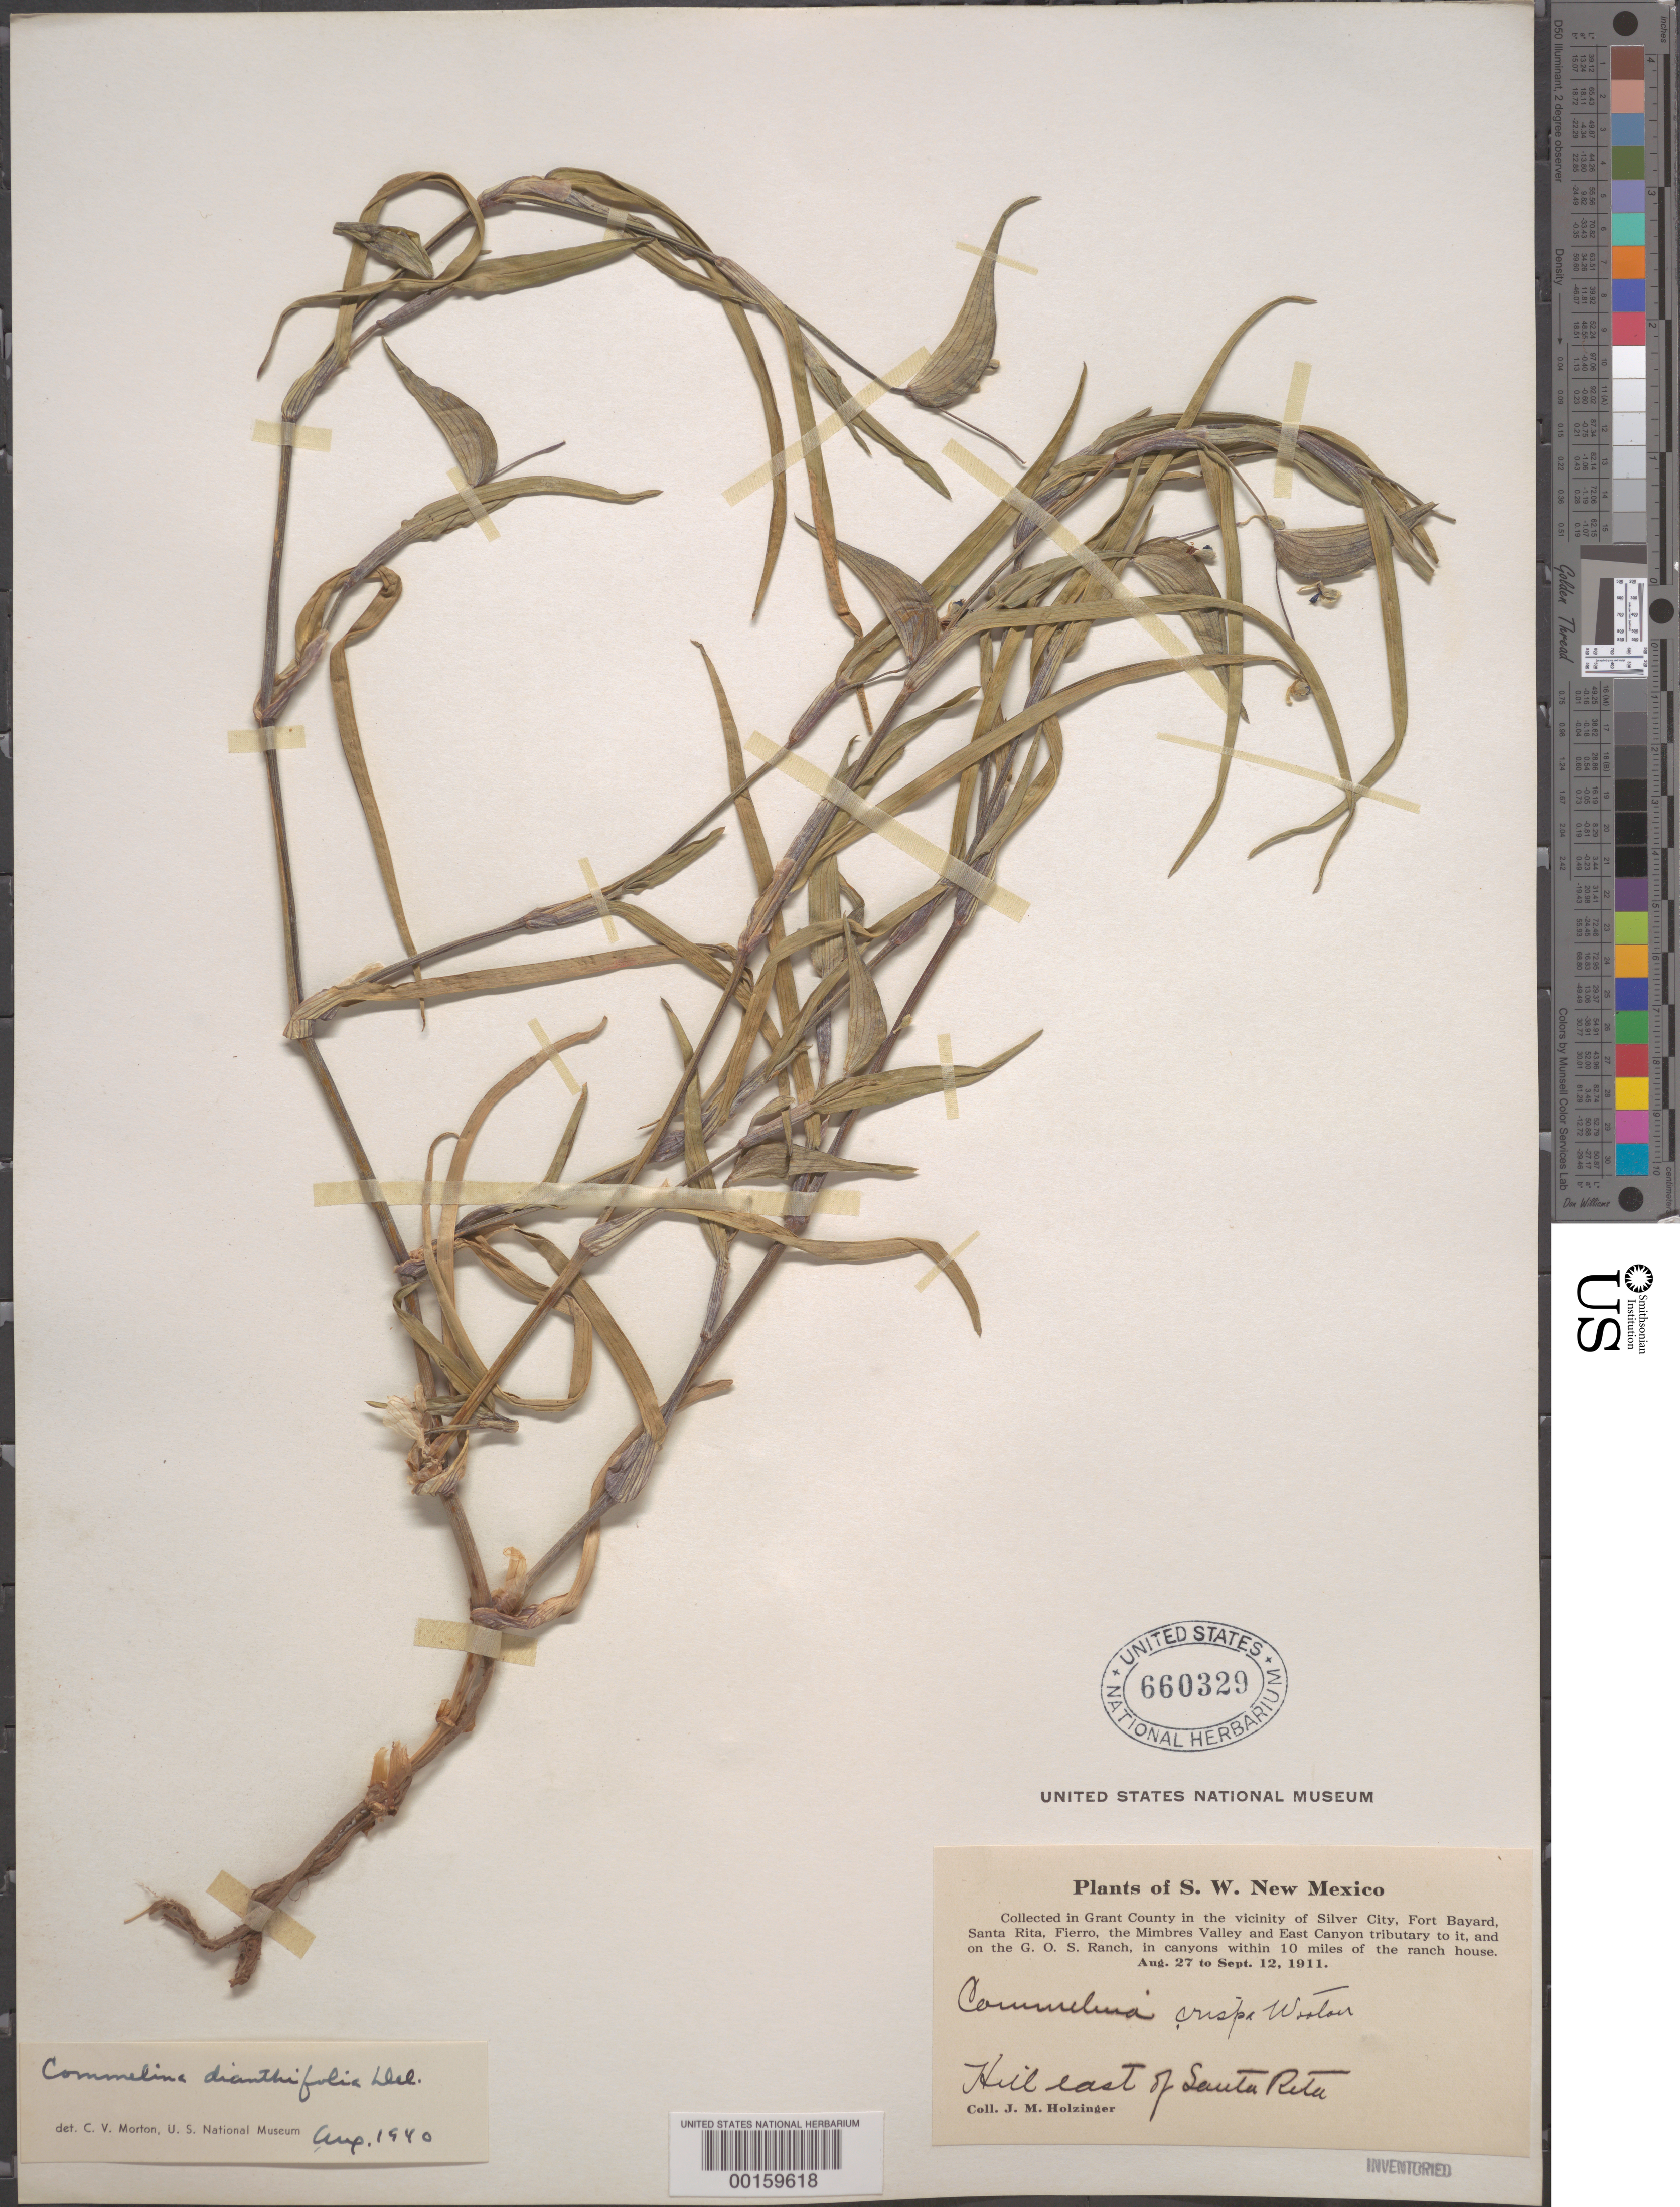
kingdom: Plantae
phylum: Tracheophyta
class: Liliopsida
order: Commelinales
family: Commelinaceae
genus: Commelina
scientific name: Commelina dianthifolia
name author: Redouté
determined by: Morton, C. V.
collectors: J. M. Holzinger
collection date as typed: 27 Aug 1911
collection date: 1911-08-27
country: United States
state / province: New Mexico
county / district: Grant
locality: Hill e of santa rita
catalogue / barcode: US 660329